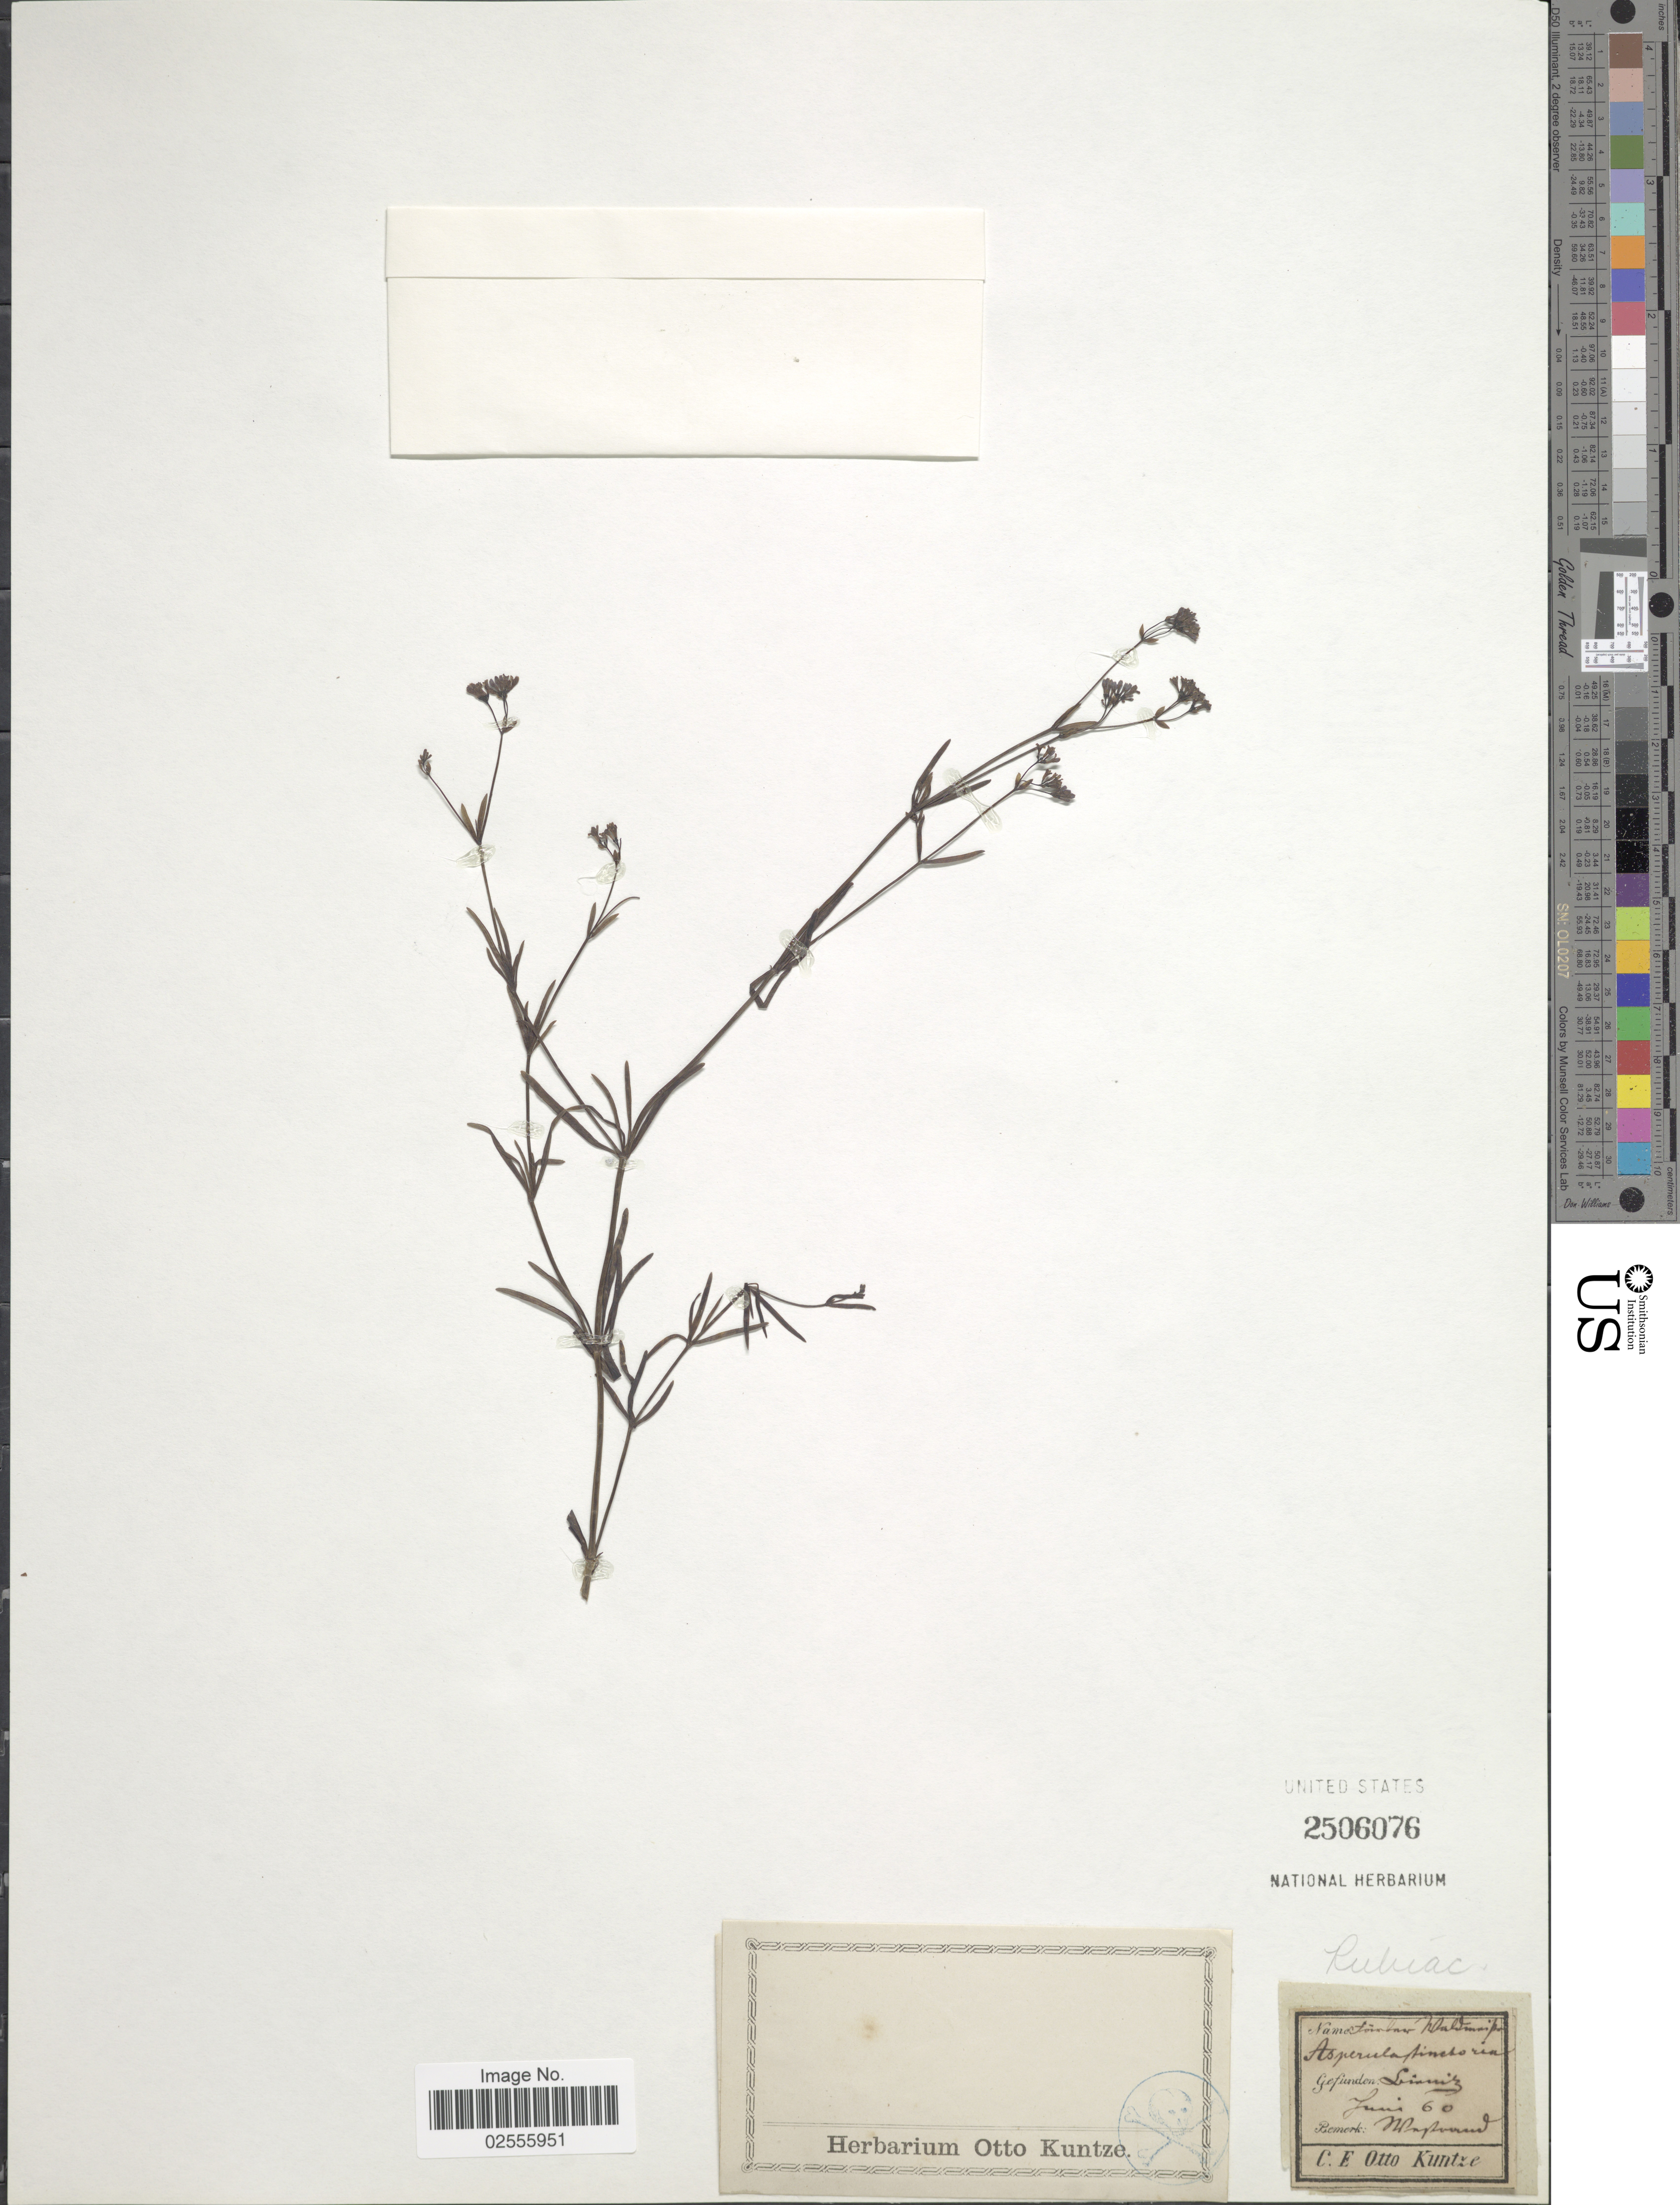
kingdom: Plantae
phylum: Tracheophyta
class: Magnoliopsida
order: Gentianales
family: Rubiaceae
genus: Asperula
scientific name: Asperula tinctoria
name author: L.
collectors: C.E.O. Kuntze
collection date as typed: Transcribed d/m/y: /6/60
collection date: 1860-06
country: Germany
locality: Linnitz.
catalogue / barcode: US 2506076